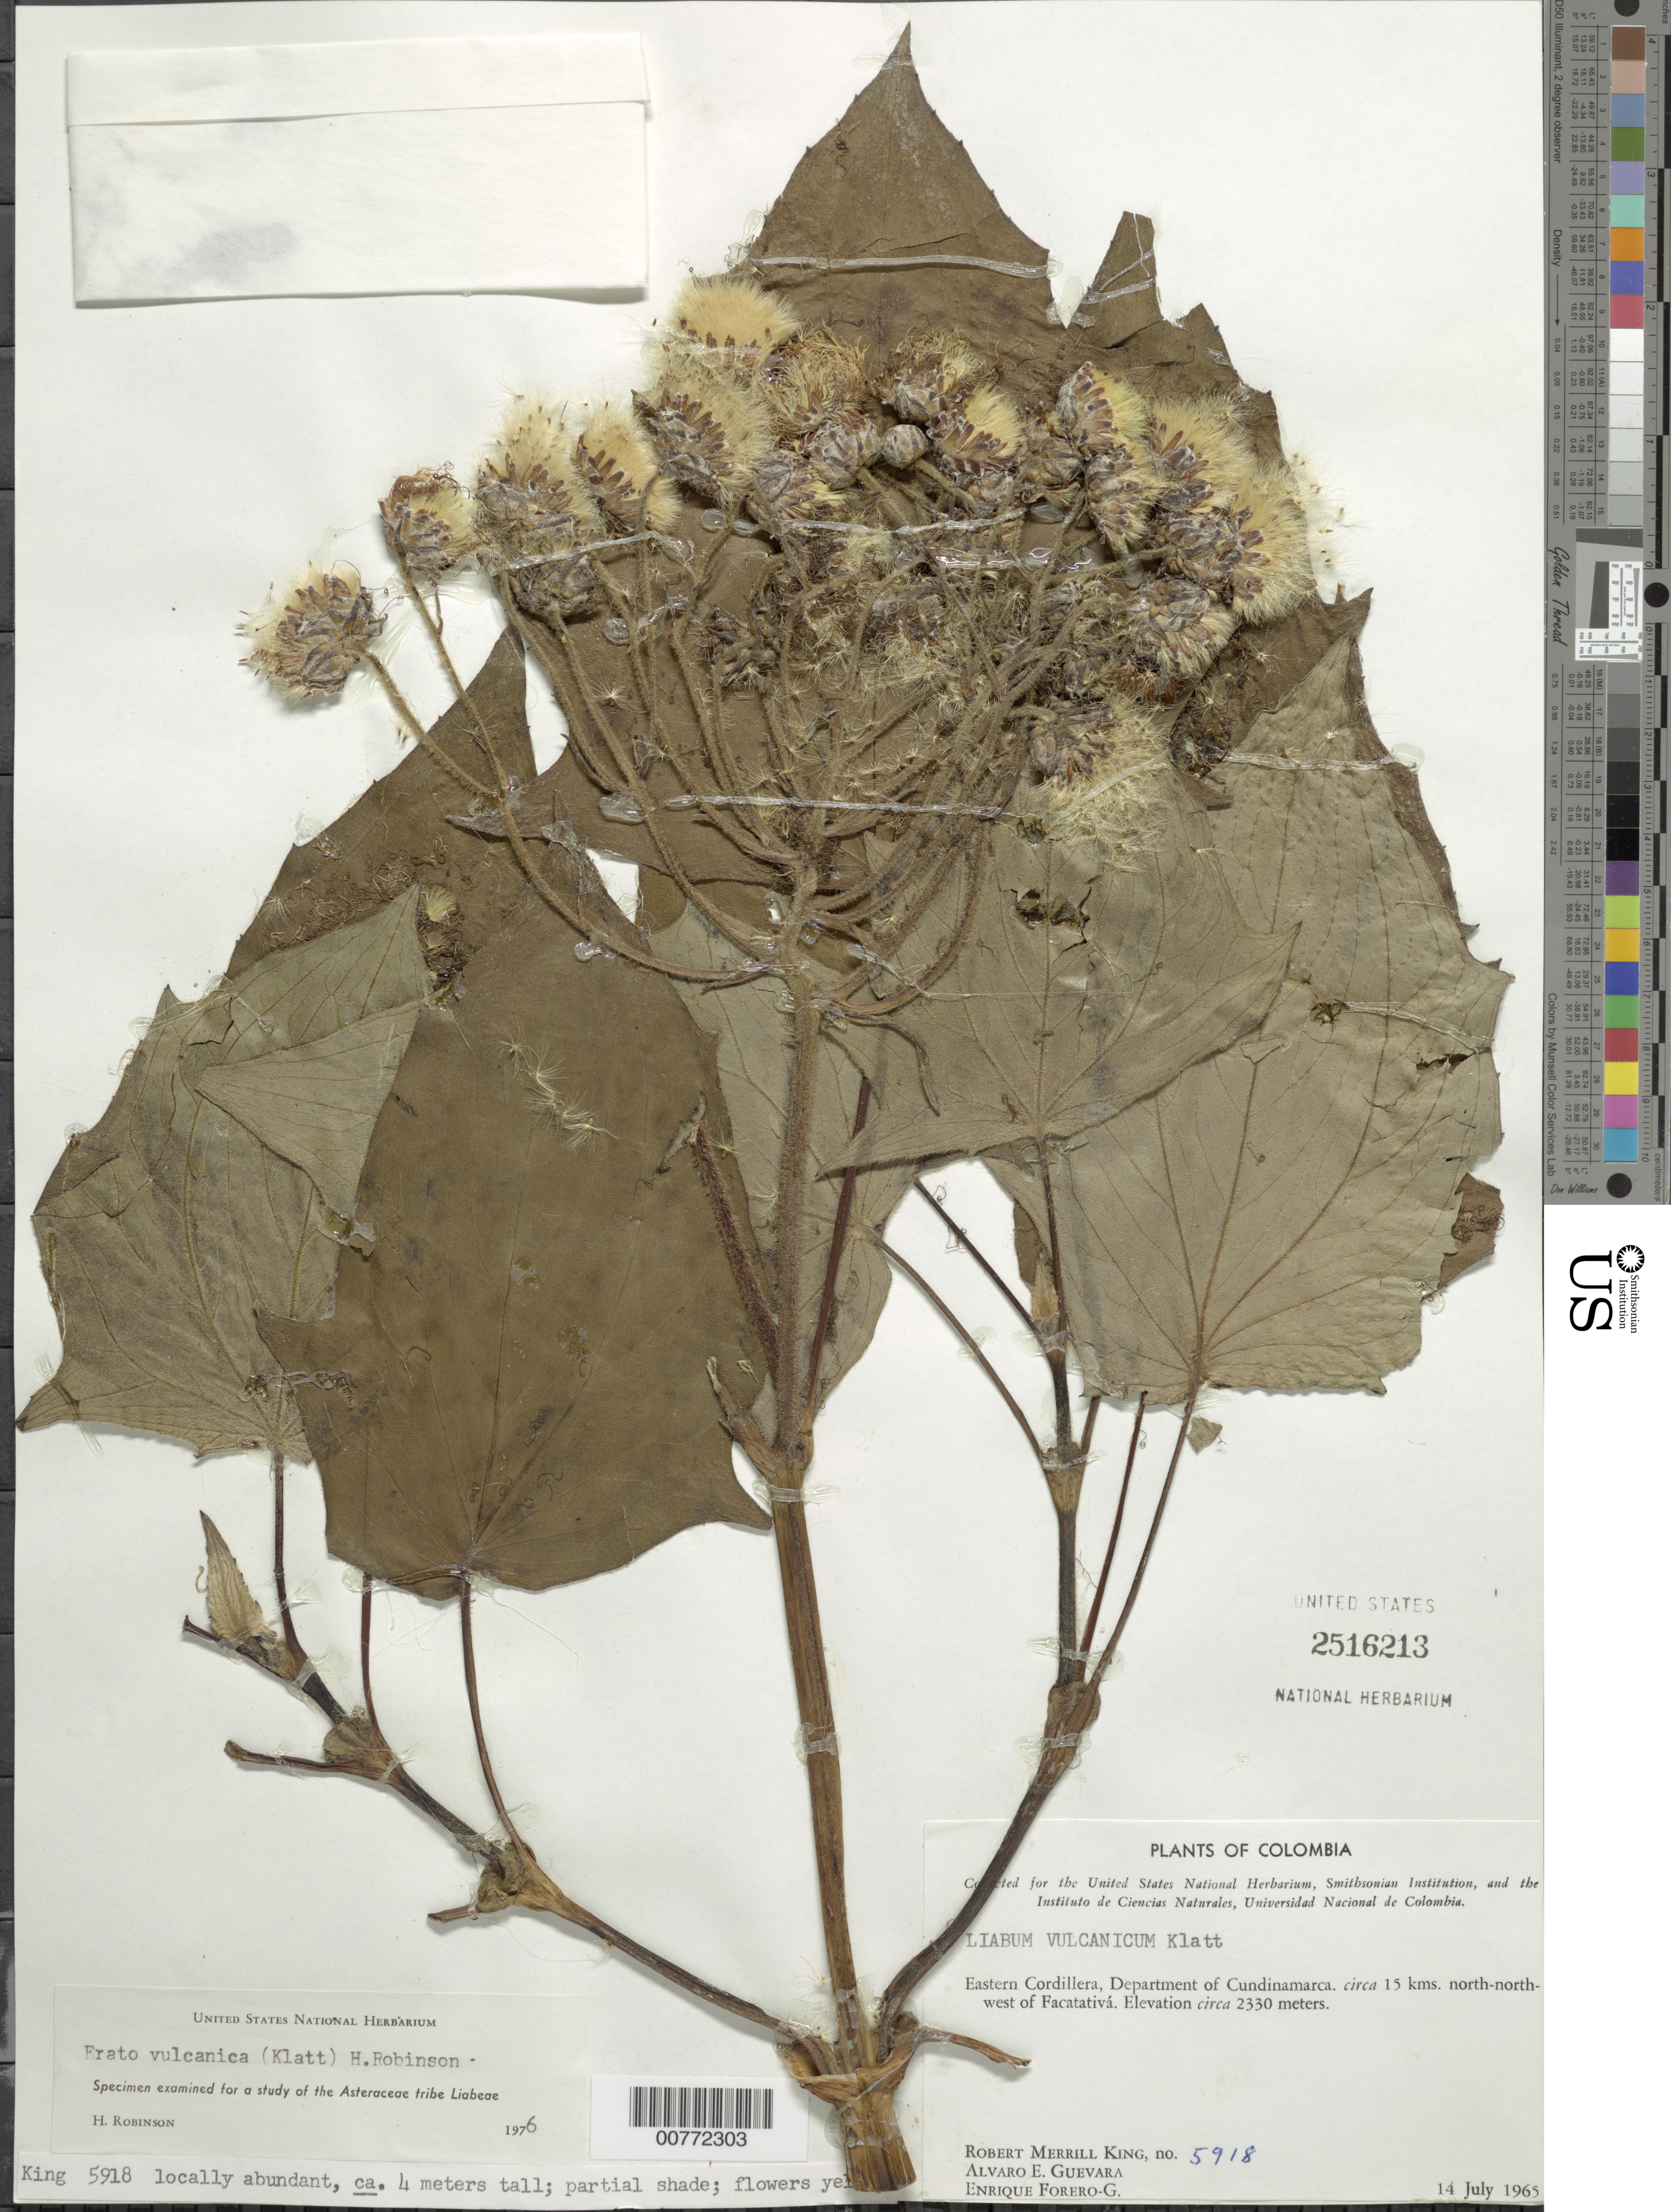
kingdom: Plantae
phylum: Tracheophyta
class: Magnoliopsida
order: Asterales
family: Asteraceae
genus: Erato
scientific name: Erato vulcanica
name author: (Klatt) H. Rob.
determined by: Robinson, Harold E., (US)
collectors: R. M. King, A. E. Guevara & E. Forero G.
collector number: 5918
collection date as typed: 14-Jul-65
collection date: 1965-07-14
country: Colombia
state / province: Cundinamarca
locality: Eastern Cordillera, ca. 15 km NNW of Facatativa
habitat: Partial shade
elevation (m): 2330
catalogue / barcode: US 2516213